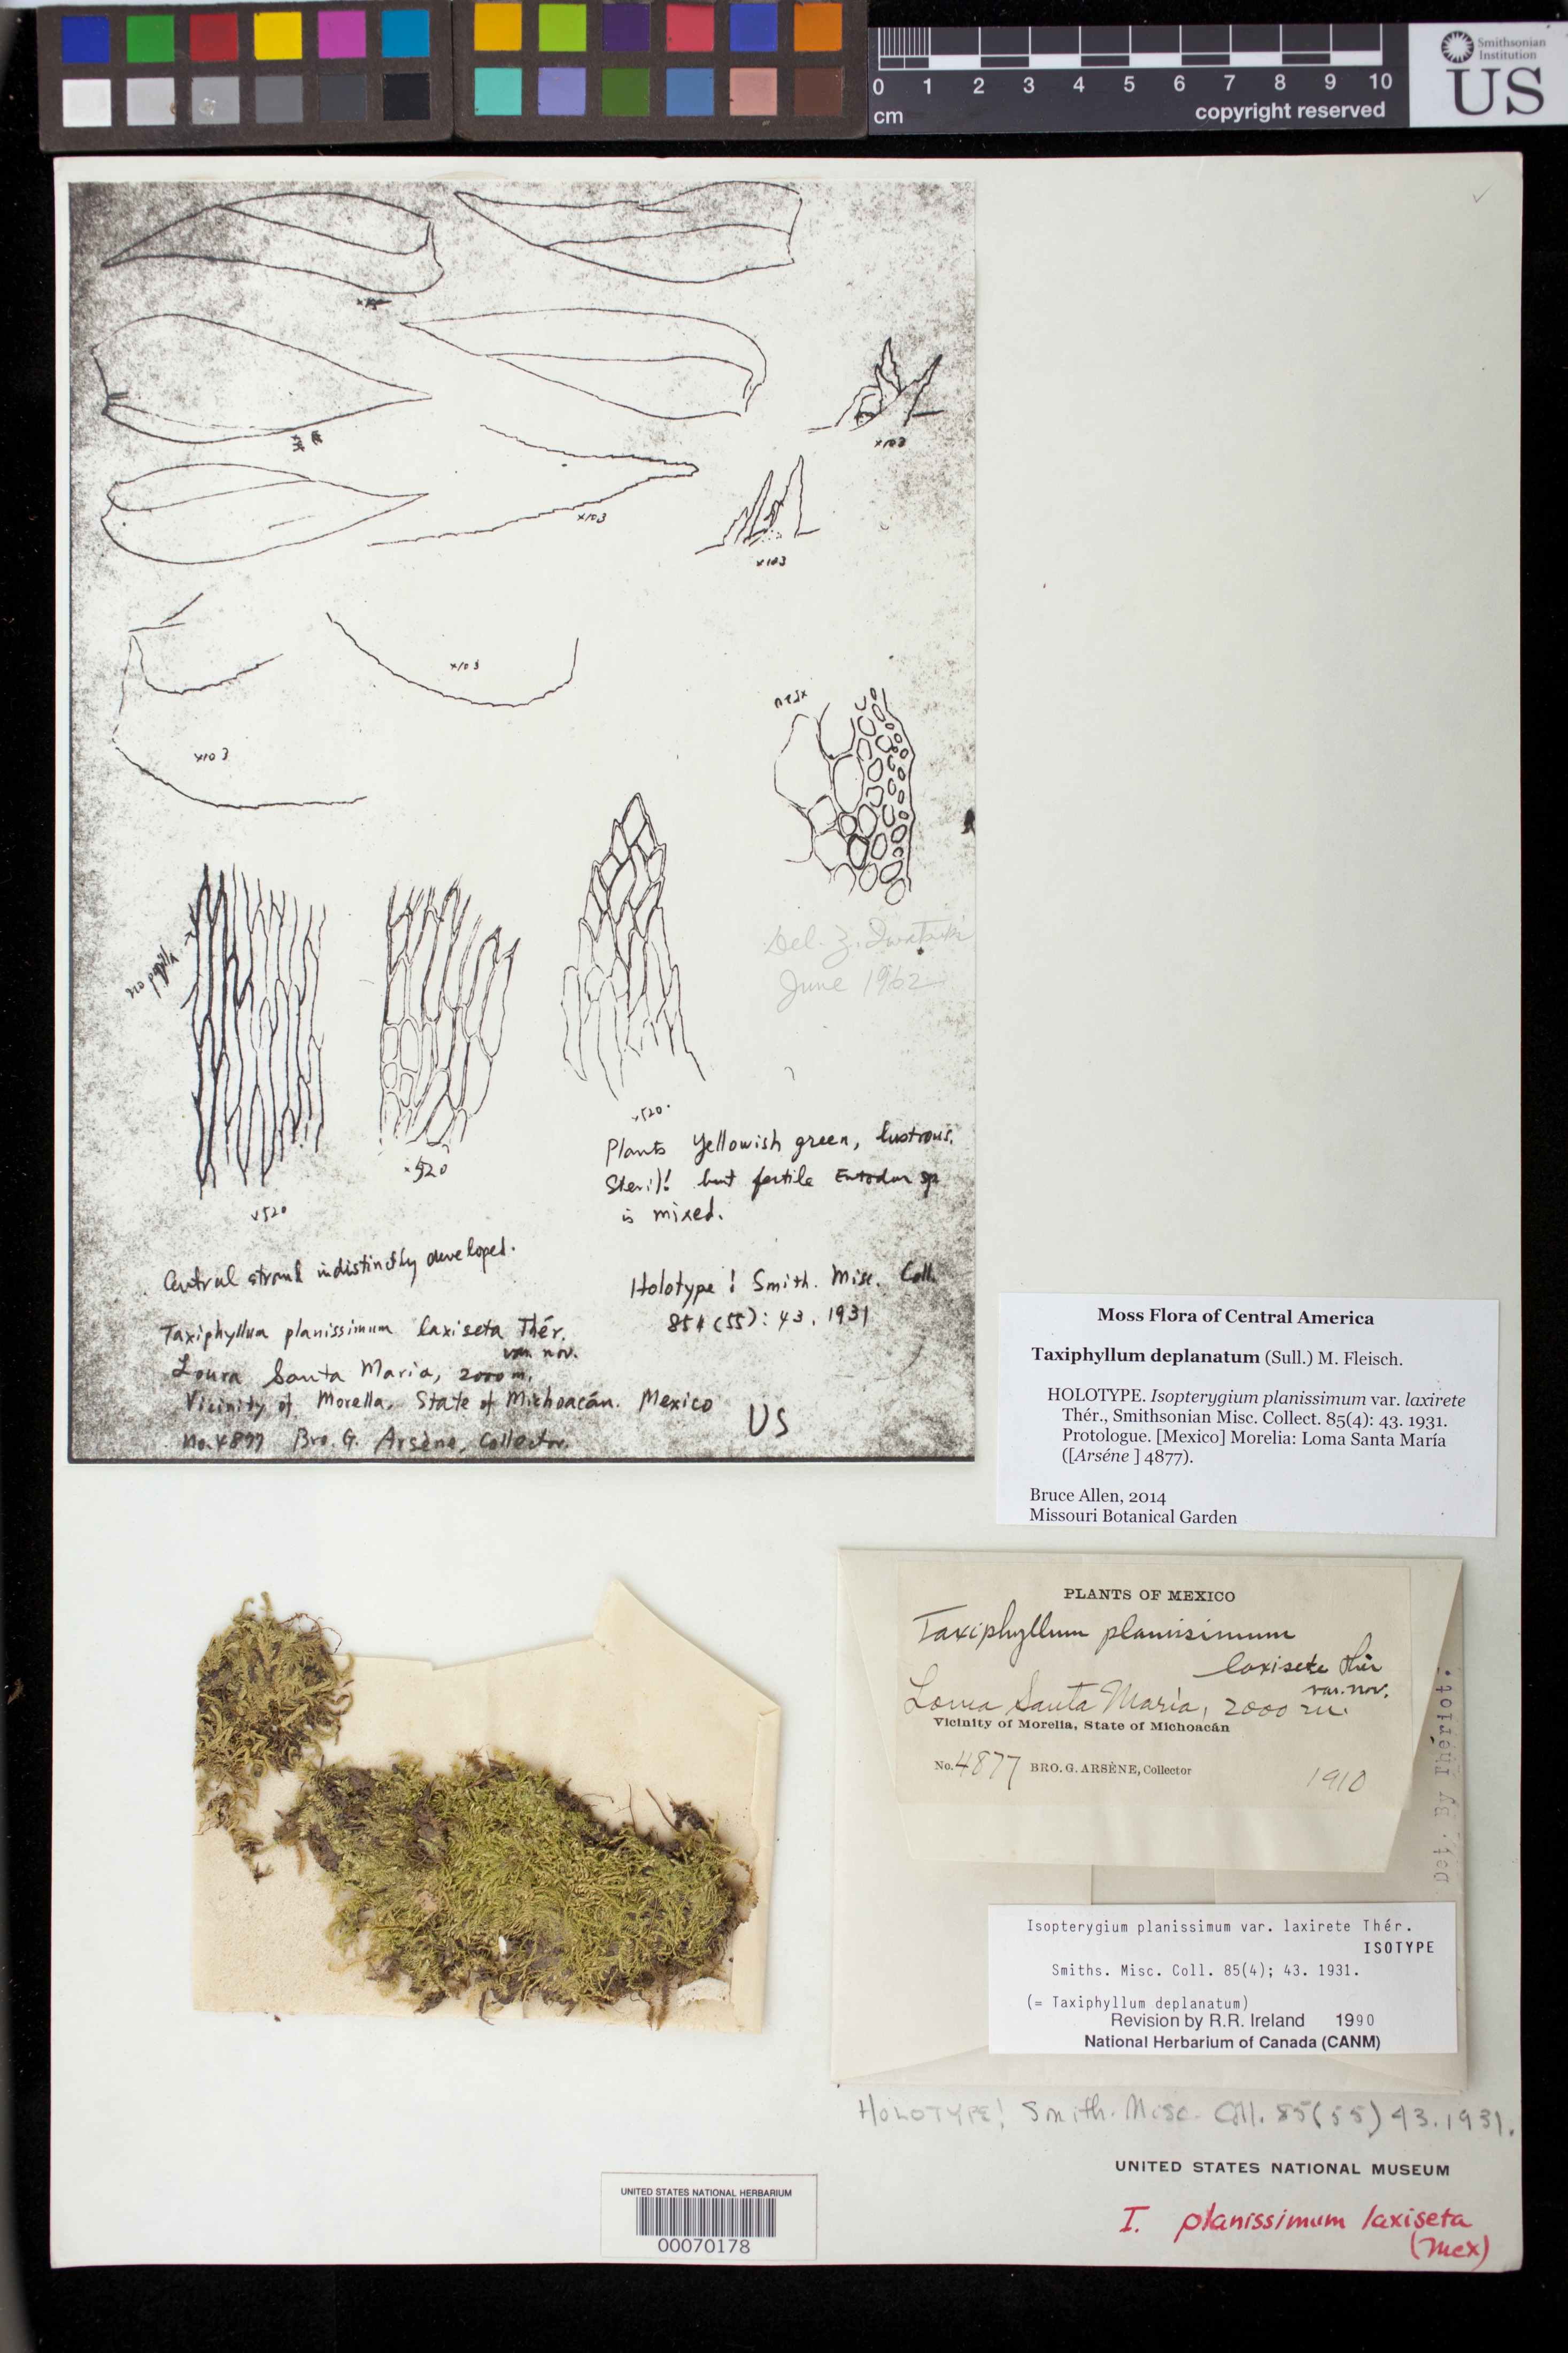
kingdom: Plantae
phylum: Bryophyta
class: Bryopsida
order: Hypnales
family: Pylaisiadelphaceae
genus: Isopterygium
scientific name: Isopterygium planissimum var. laxirete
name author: Thér.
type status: Holotype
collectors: Bro. G. Arsène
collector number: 4877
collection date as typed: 1910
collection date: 1910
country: Mexico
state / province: Michoacán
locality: Vicinity of Morelia Laura Santa Maria.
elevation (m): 2000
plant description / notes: Name published as Isopterygium planissimum var. laxirete Thér. but from specimen annotations, name was apparently intended as Taxiphyllum planissimum [var.] laxiseta. [Author accepted this species as Taxiphyllum planissimum immediately above on same page; diagnosis of variety "rete laxiore" but possibly a transcription error? ] Recorded as holotype (and annotated as such by B. Allen, 2014) but specimen annotated as "isotype" by R.R. Ireland (1990).